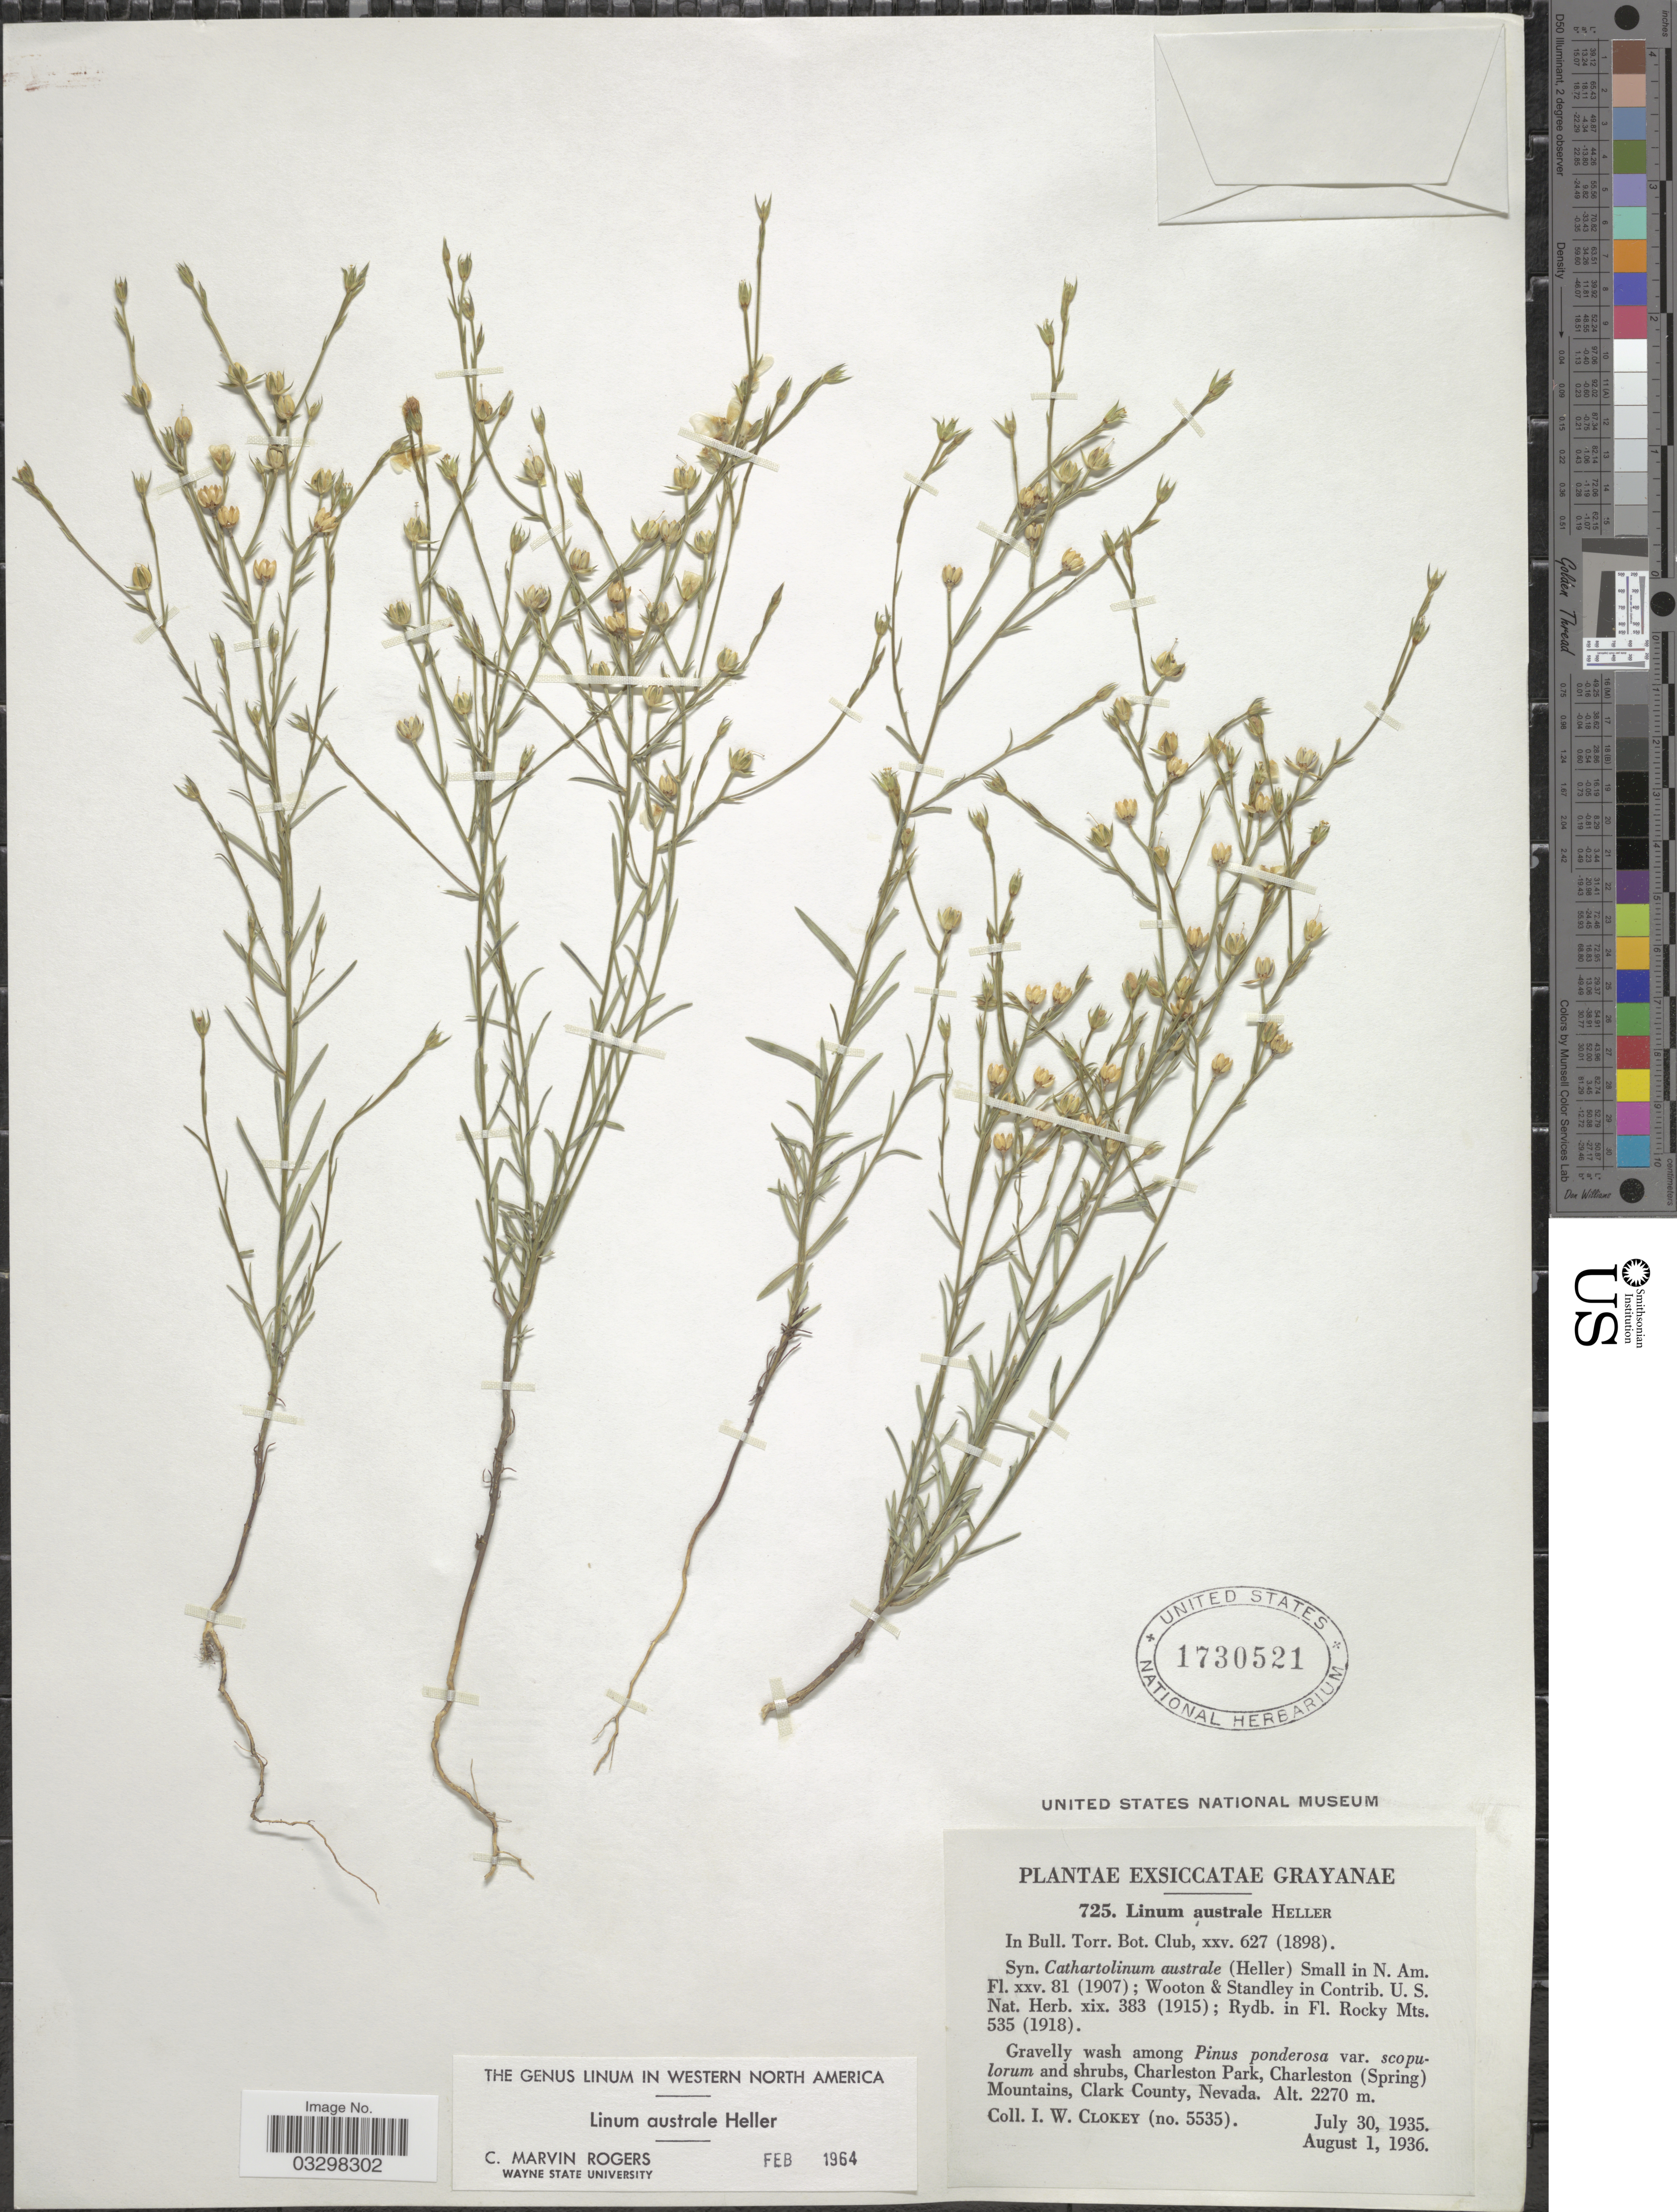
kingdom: Plantae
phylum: Tracheophyta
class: Magnoliopsida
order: Malpighiales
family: Linaceae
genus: Linum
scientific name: Linum australe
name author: A. Heller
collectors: I. W. Clokey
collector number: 5535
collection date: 1935-07-30/1936-08-01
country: United States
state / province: Nevada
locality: Charleston Park, Charleston (Spring) Mountains, Clark County.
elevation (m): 2270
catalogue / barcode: US 1730521